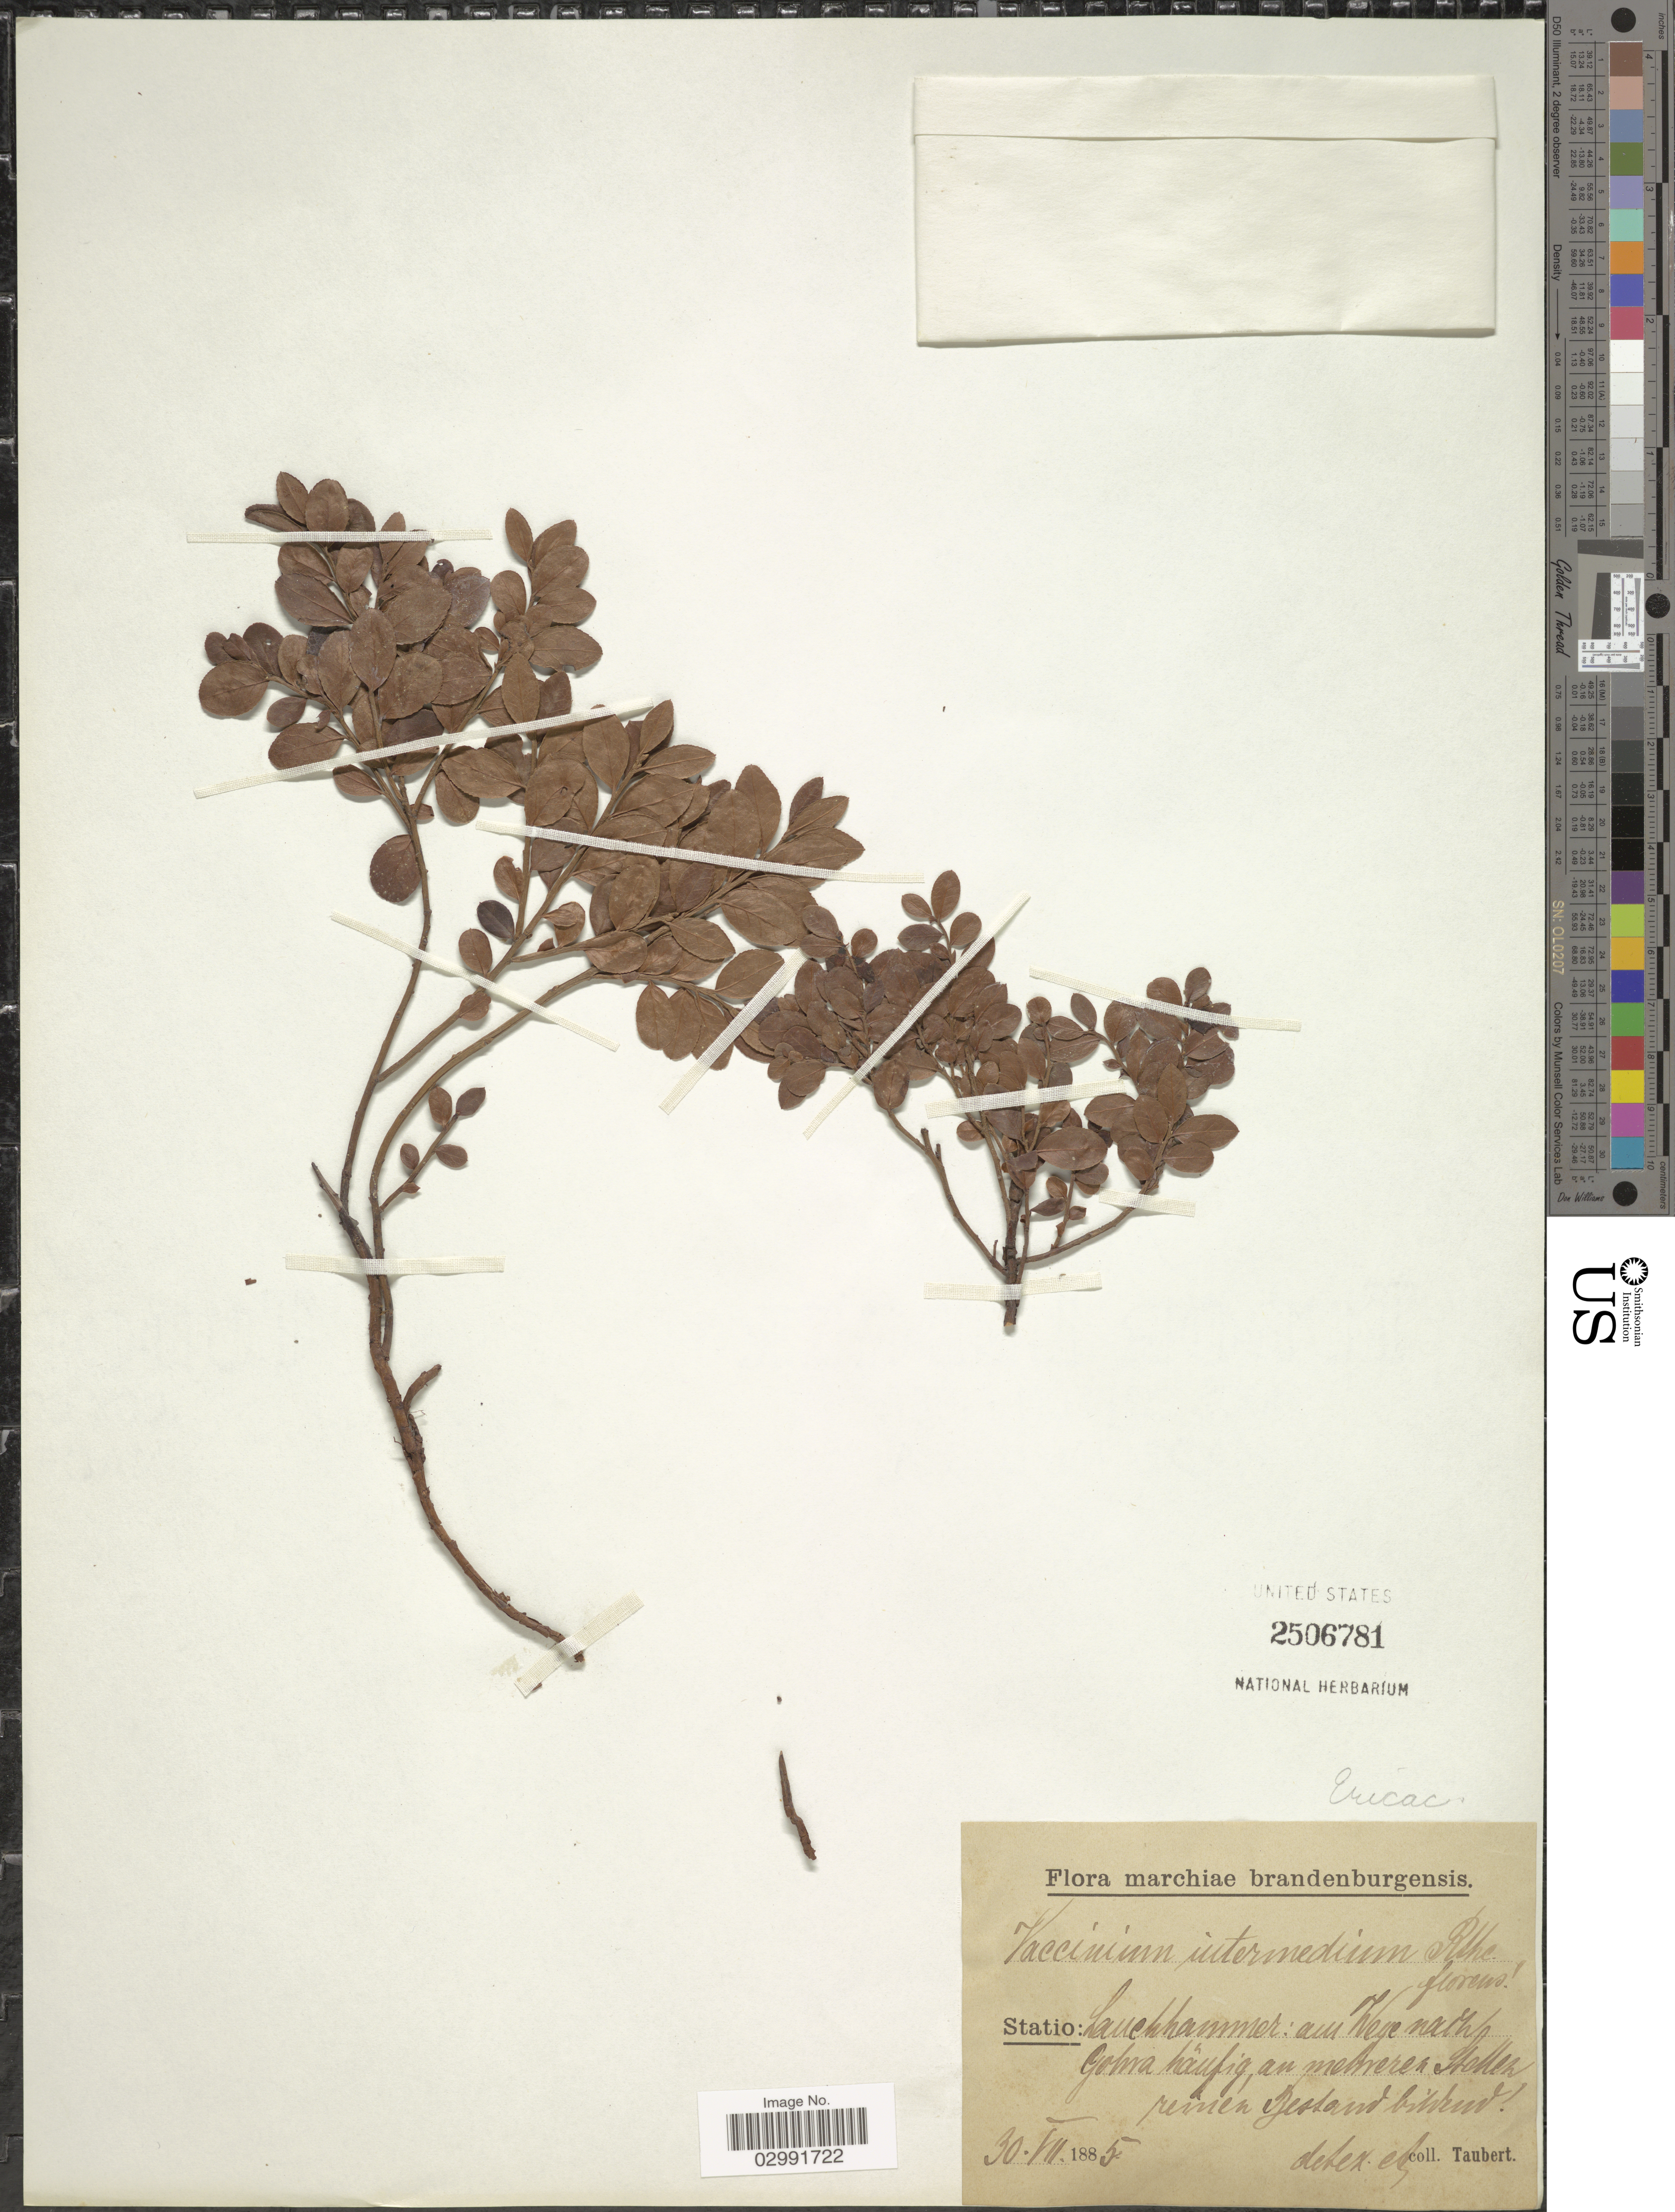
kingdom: Plantae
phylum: Tracheophyta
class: Magnoliopsida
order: Ericales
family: Ericaceae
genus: Vaccinium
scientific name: Vaccinium x intermedium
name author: Ruthe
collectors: Taubert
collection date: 1885-07-30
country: Germany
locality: Lauchhammer: am Wege naiz Golwa häufig, an [illegible text] Stellen remen gestand [illegible text].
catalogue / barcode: US 2506781